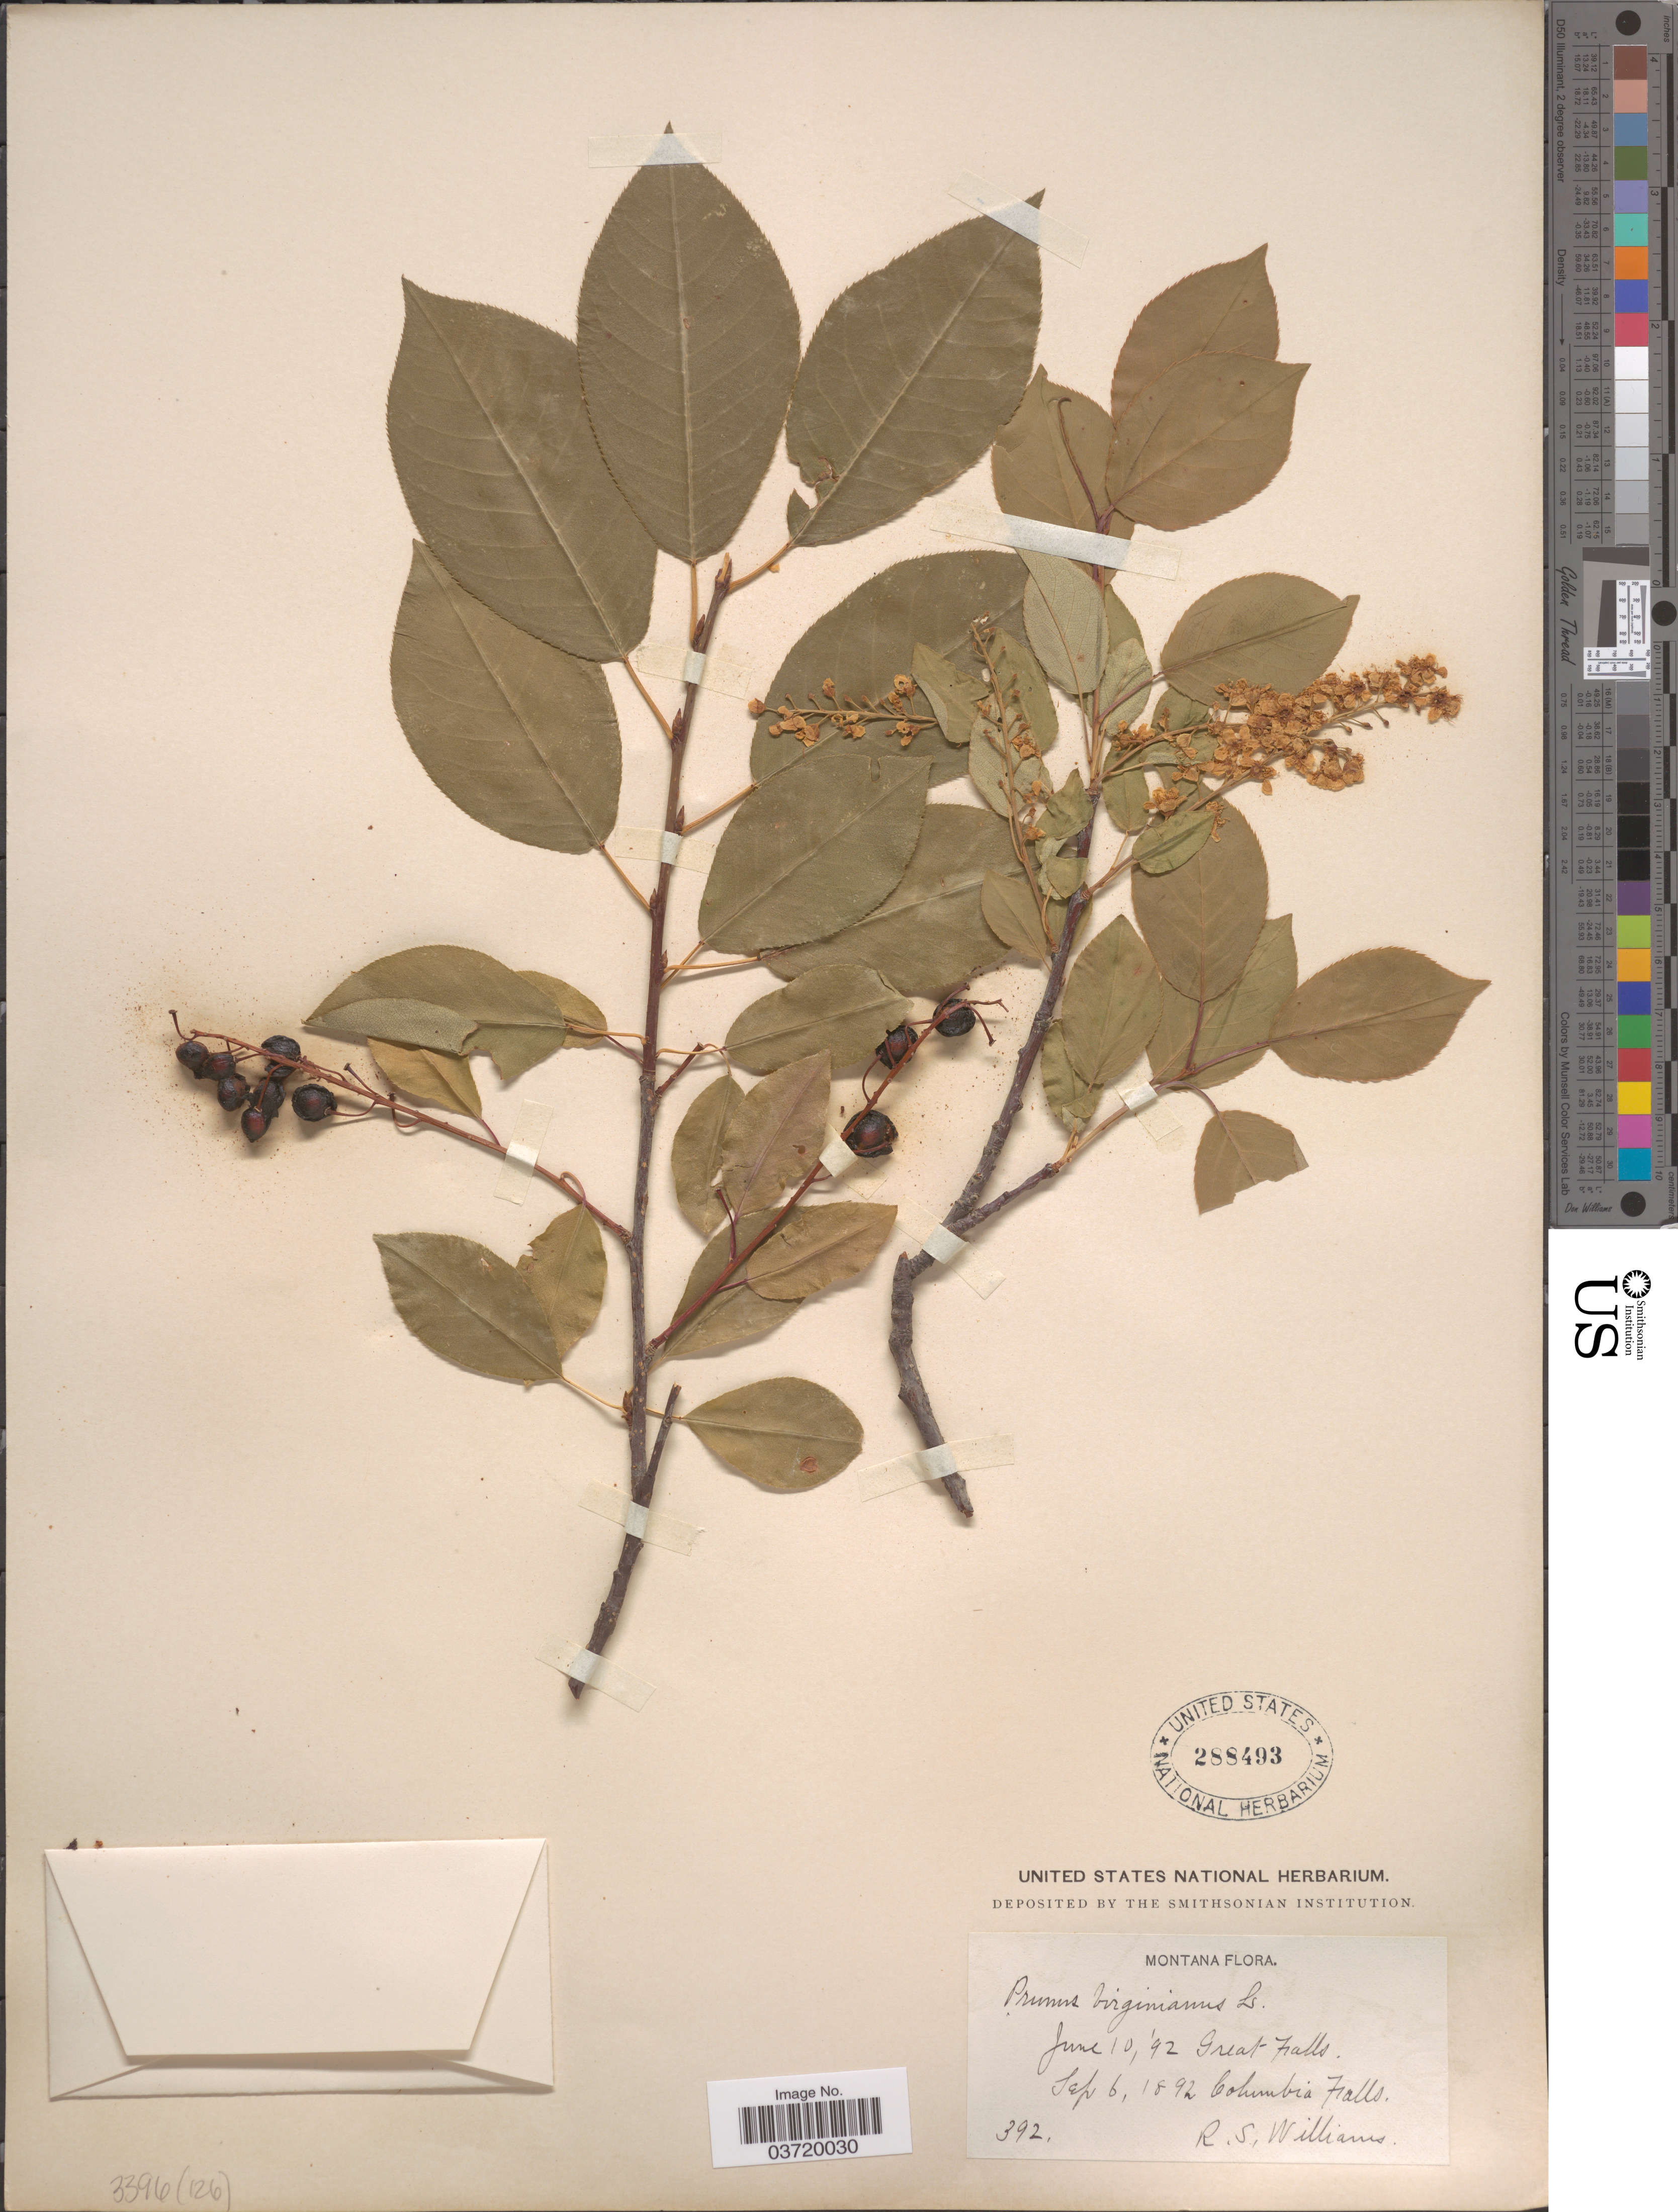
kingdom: Plantae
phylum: Tracheophyta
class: Magnoliopsida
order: Rosales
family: Rosaceae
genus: Prunus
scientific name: Prunus virginiana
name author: L.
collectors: R. S. Williams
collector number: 392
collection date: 1892-06-10/1892-09-06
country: United States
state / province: Montana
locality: Great Falls. Columbia Falls.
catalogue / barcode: US 288493